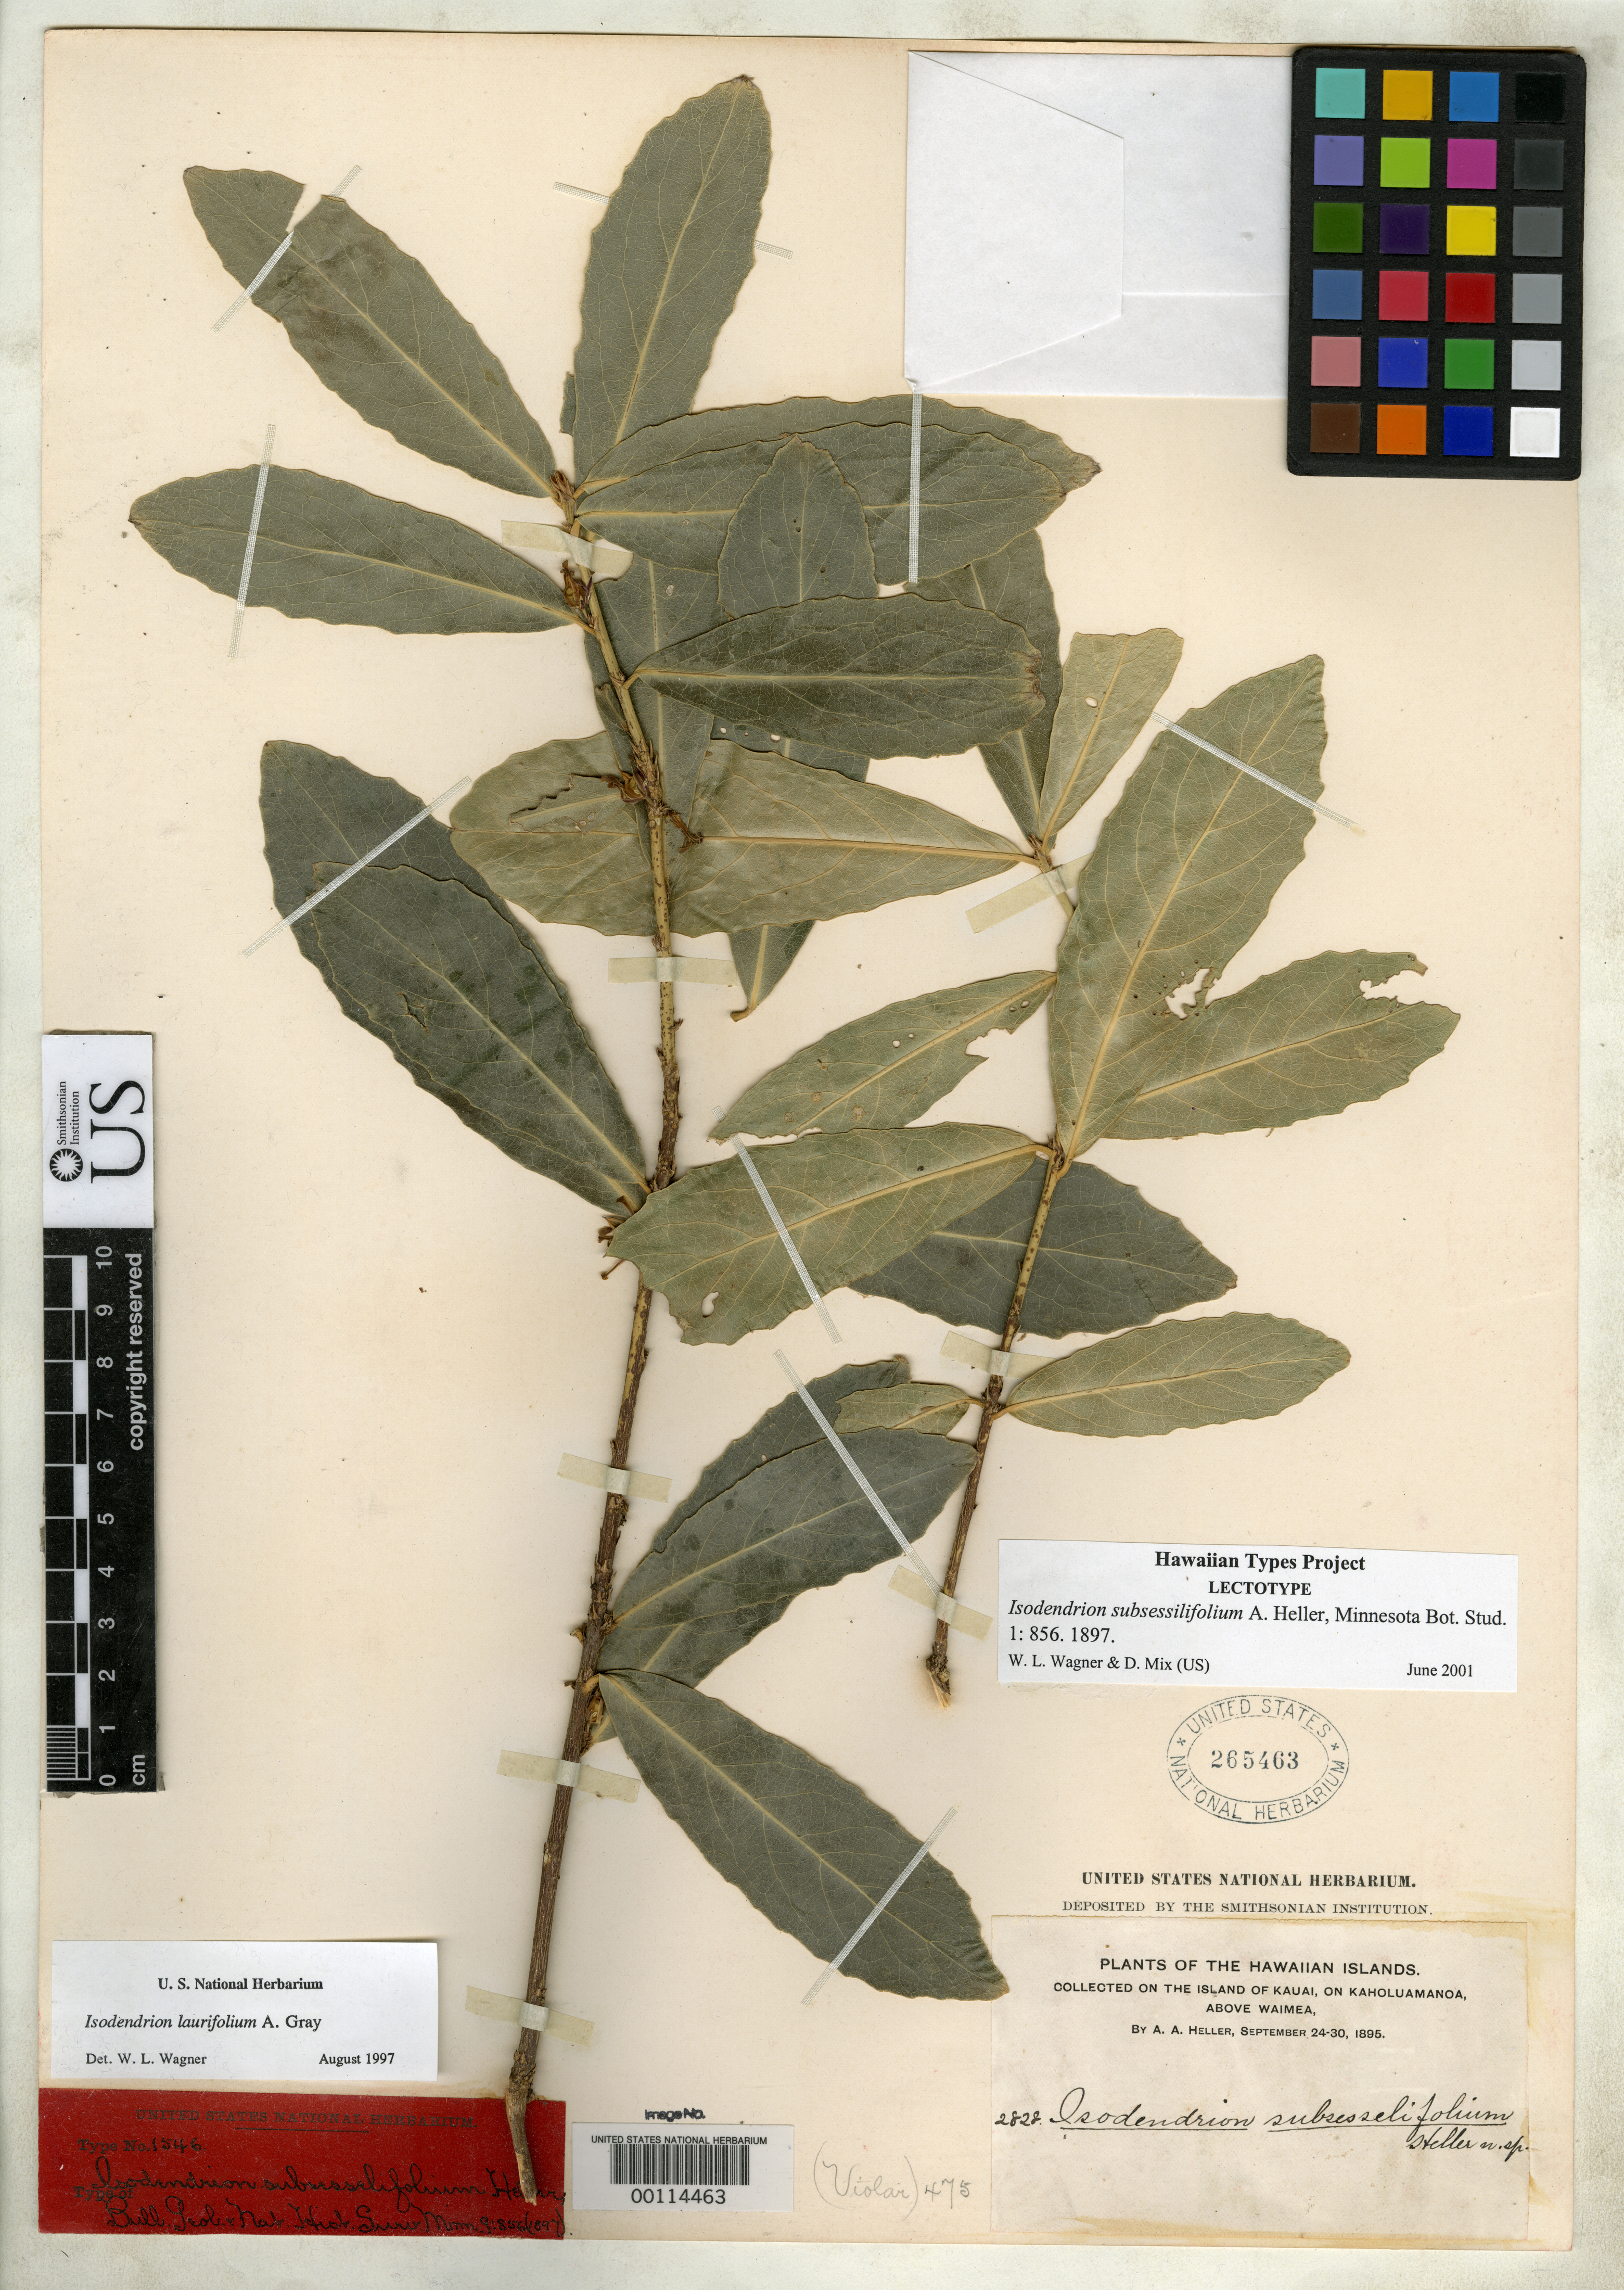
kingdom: Plantae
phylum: Tracheophyta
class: Magnoliopsida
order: Malpighiales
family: Violaceae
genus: Isodendrion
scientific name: Isodendrion subsessilifolium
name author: A. Heller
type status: Lectotype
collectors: A. A. Heller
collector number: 2828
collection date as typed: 24 Sep 1895 to 30 Sep 1895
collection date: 1895-09-24/1895-09-30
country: United States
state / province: Hawaii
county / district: Kauai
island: Kaua'i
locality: On Kaholuamanoa, above Waimea.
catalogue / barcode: US 265463